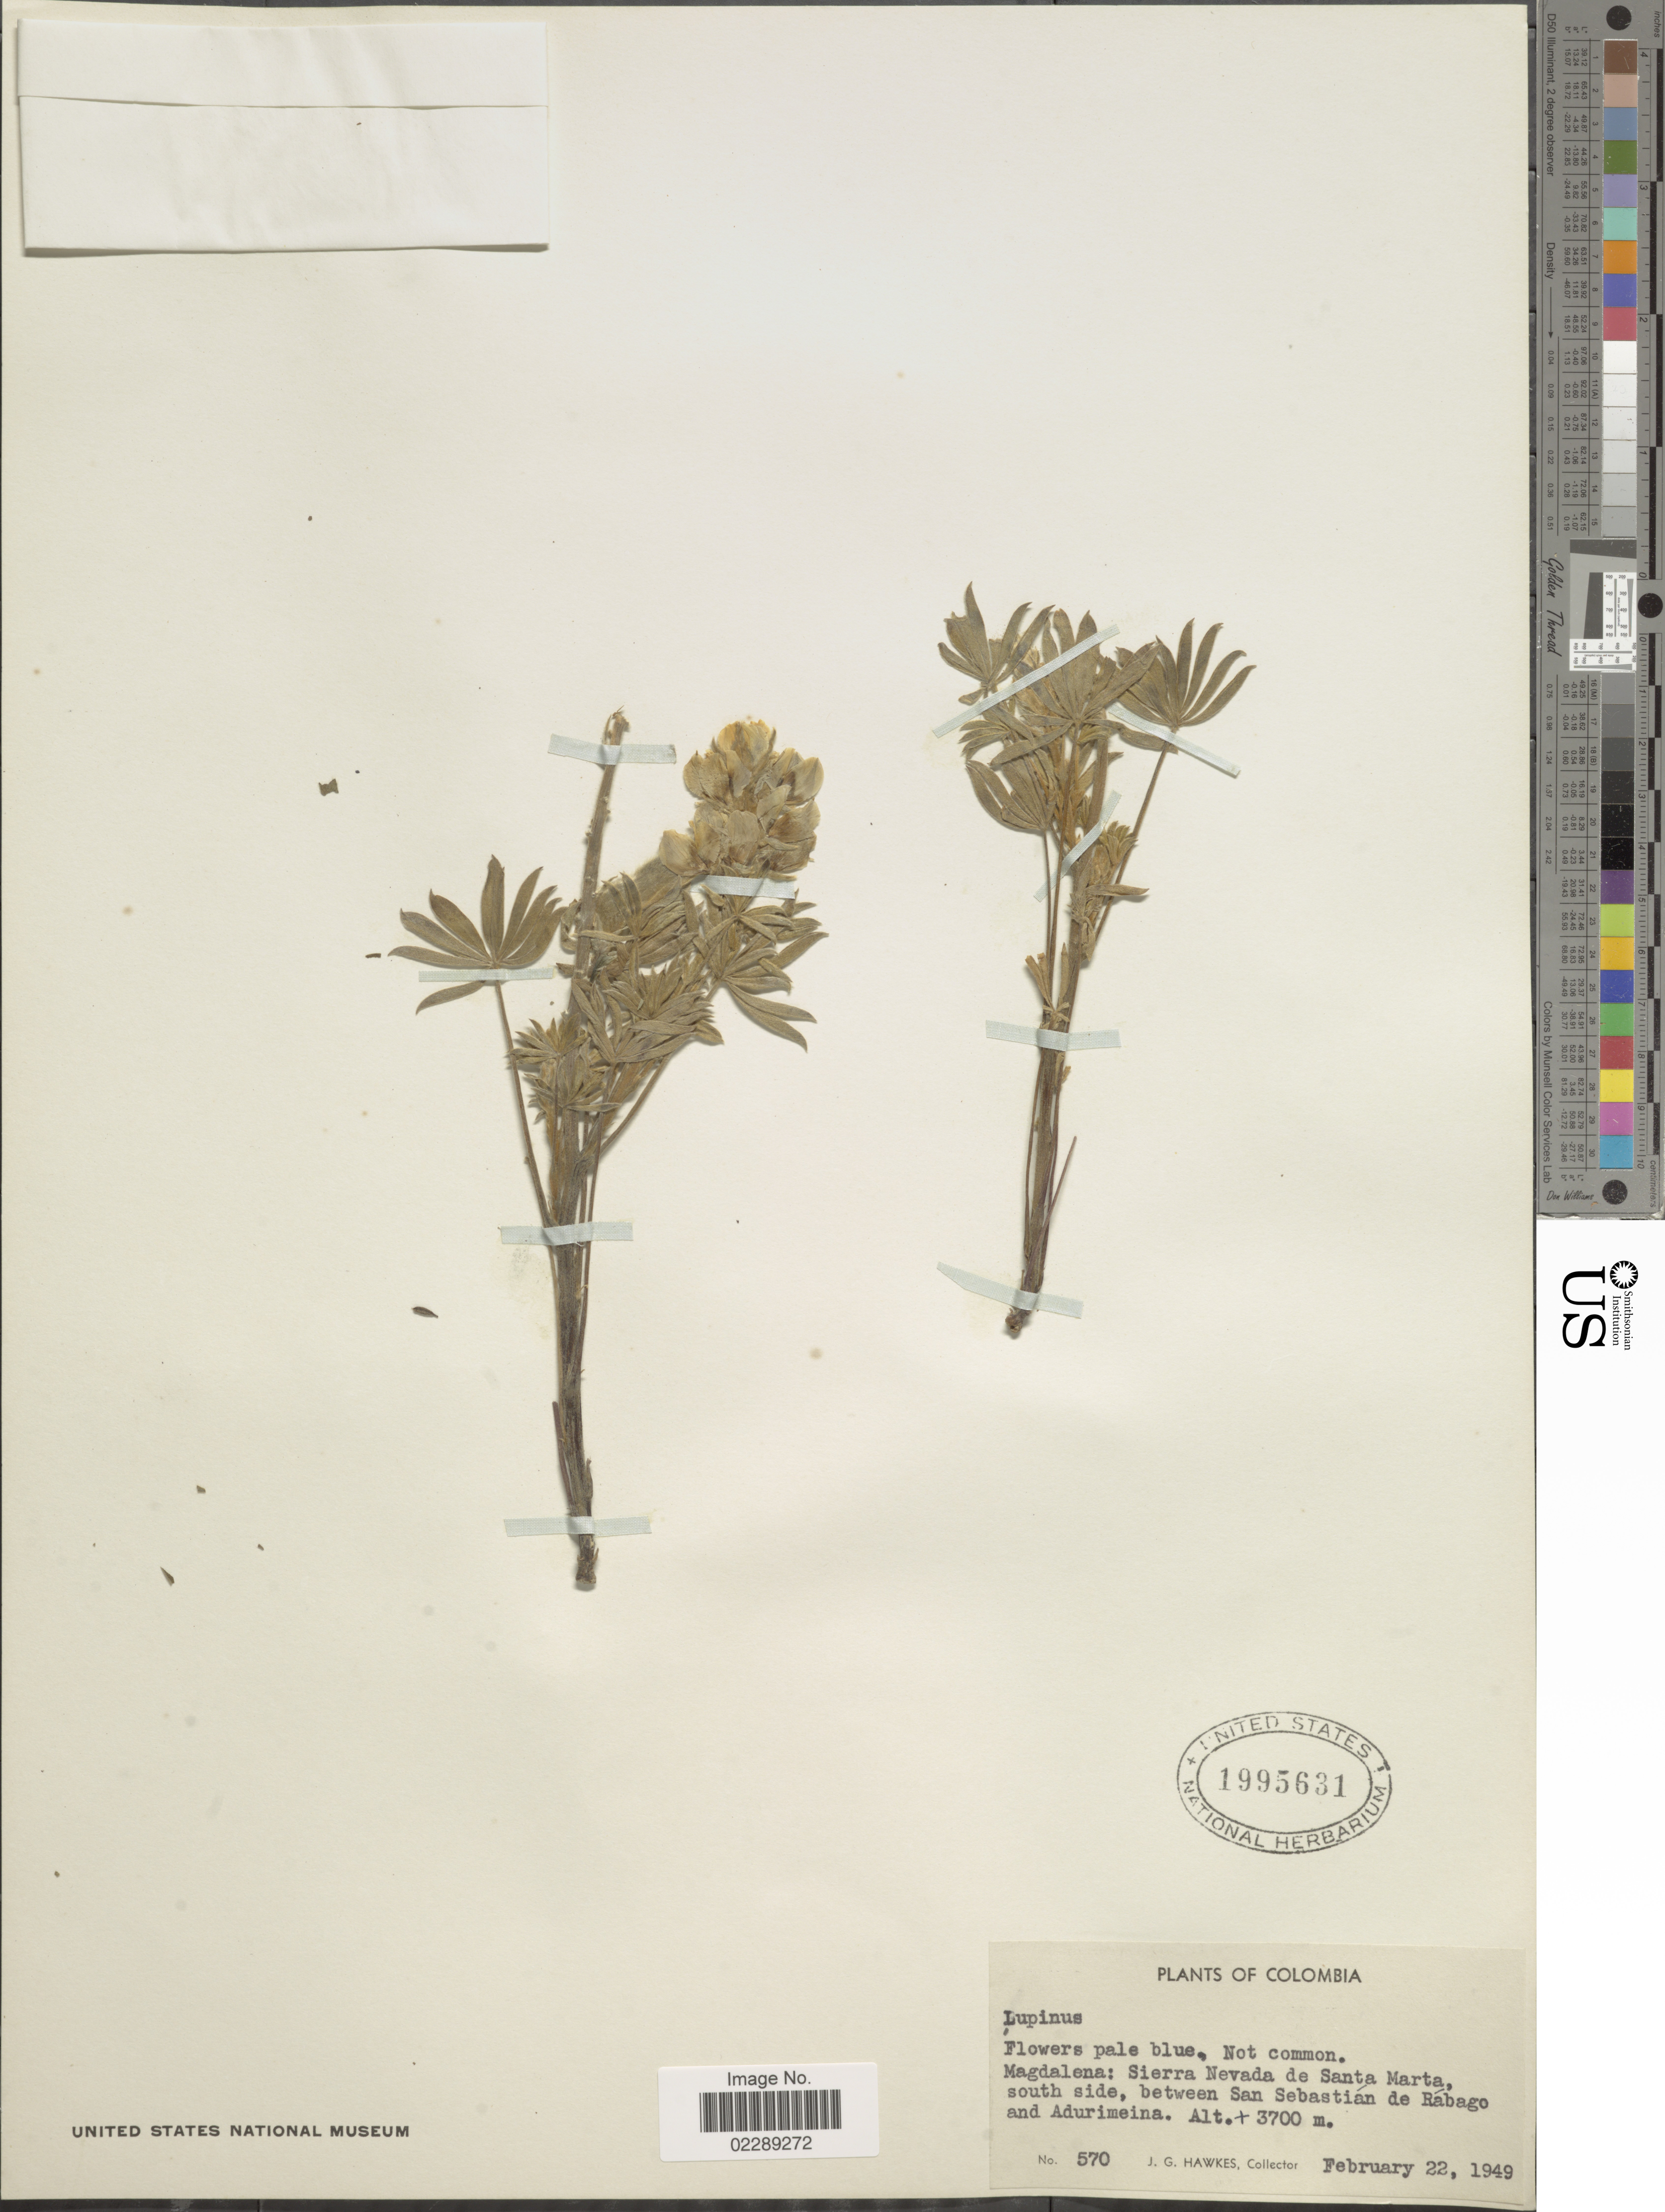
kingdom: Plantae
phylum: Tracheophyta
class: Magnoliopsida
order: Fabales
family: Fabaceae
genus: Lupinus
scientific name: Lupinus sp.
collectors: J. Hawkes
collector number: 570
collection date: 1949-02-22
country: Colombia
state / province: Magdalena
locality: Magdalena: Sierra Nevada de Santa Marta, south side, between San Sebastián de Rábago and Adurimeina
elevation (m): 3700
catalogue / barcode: US 1995631